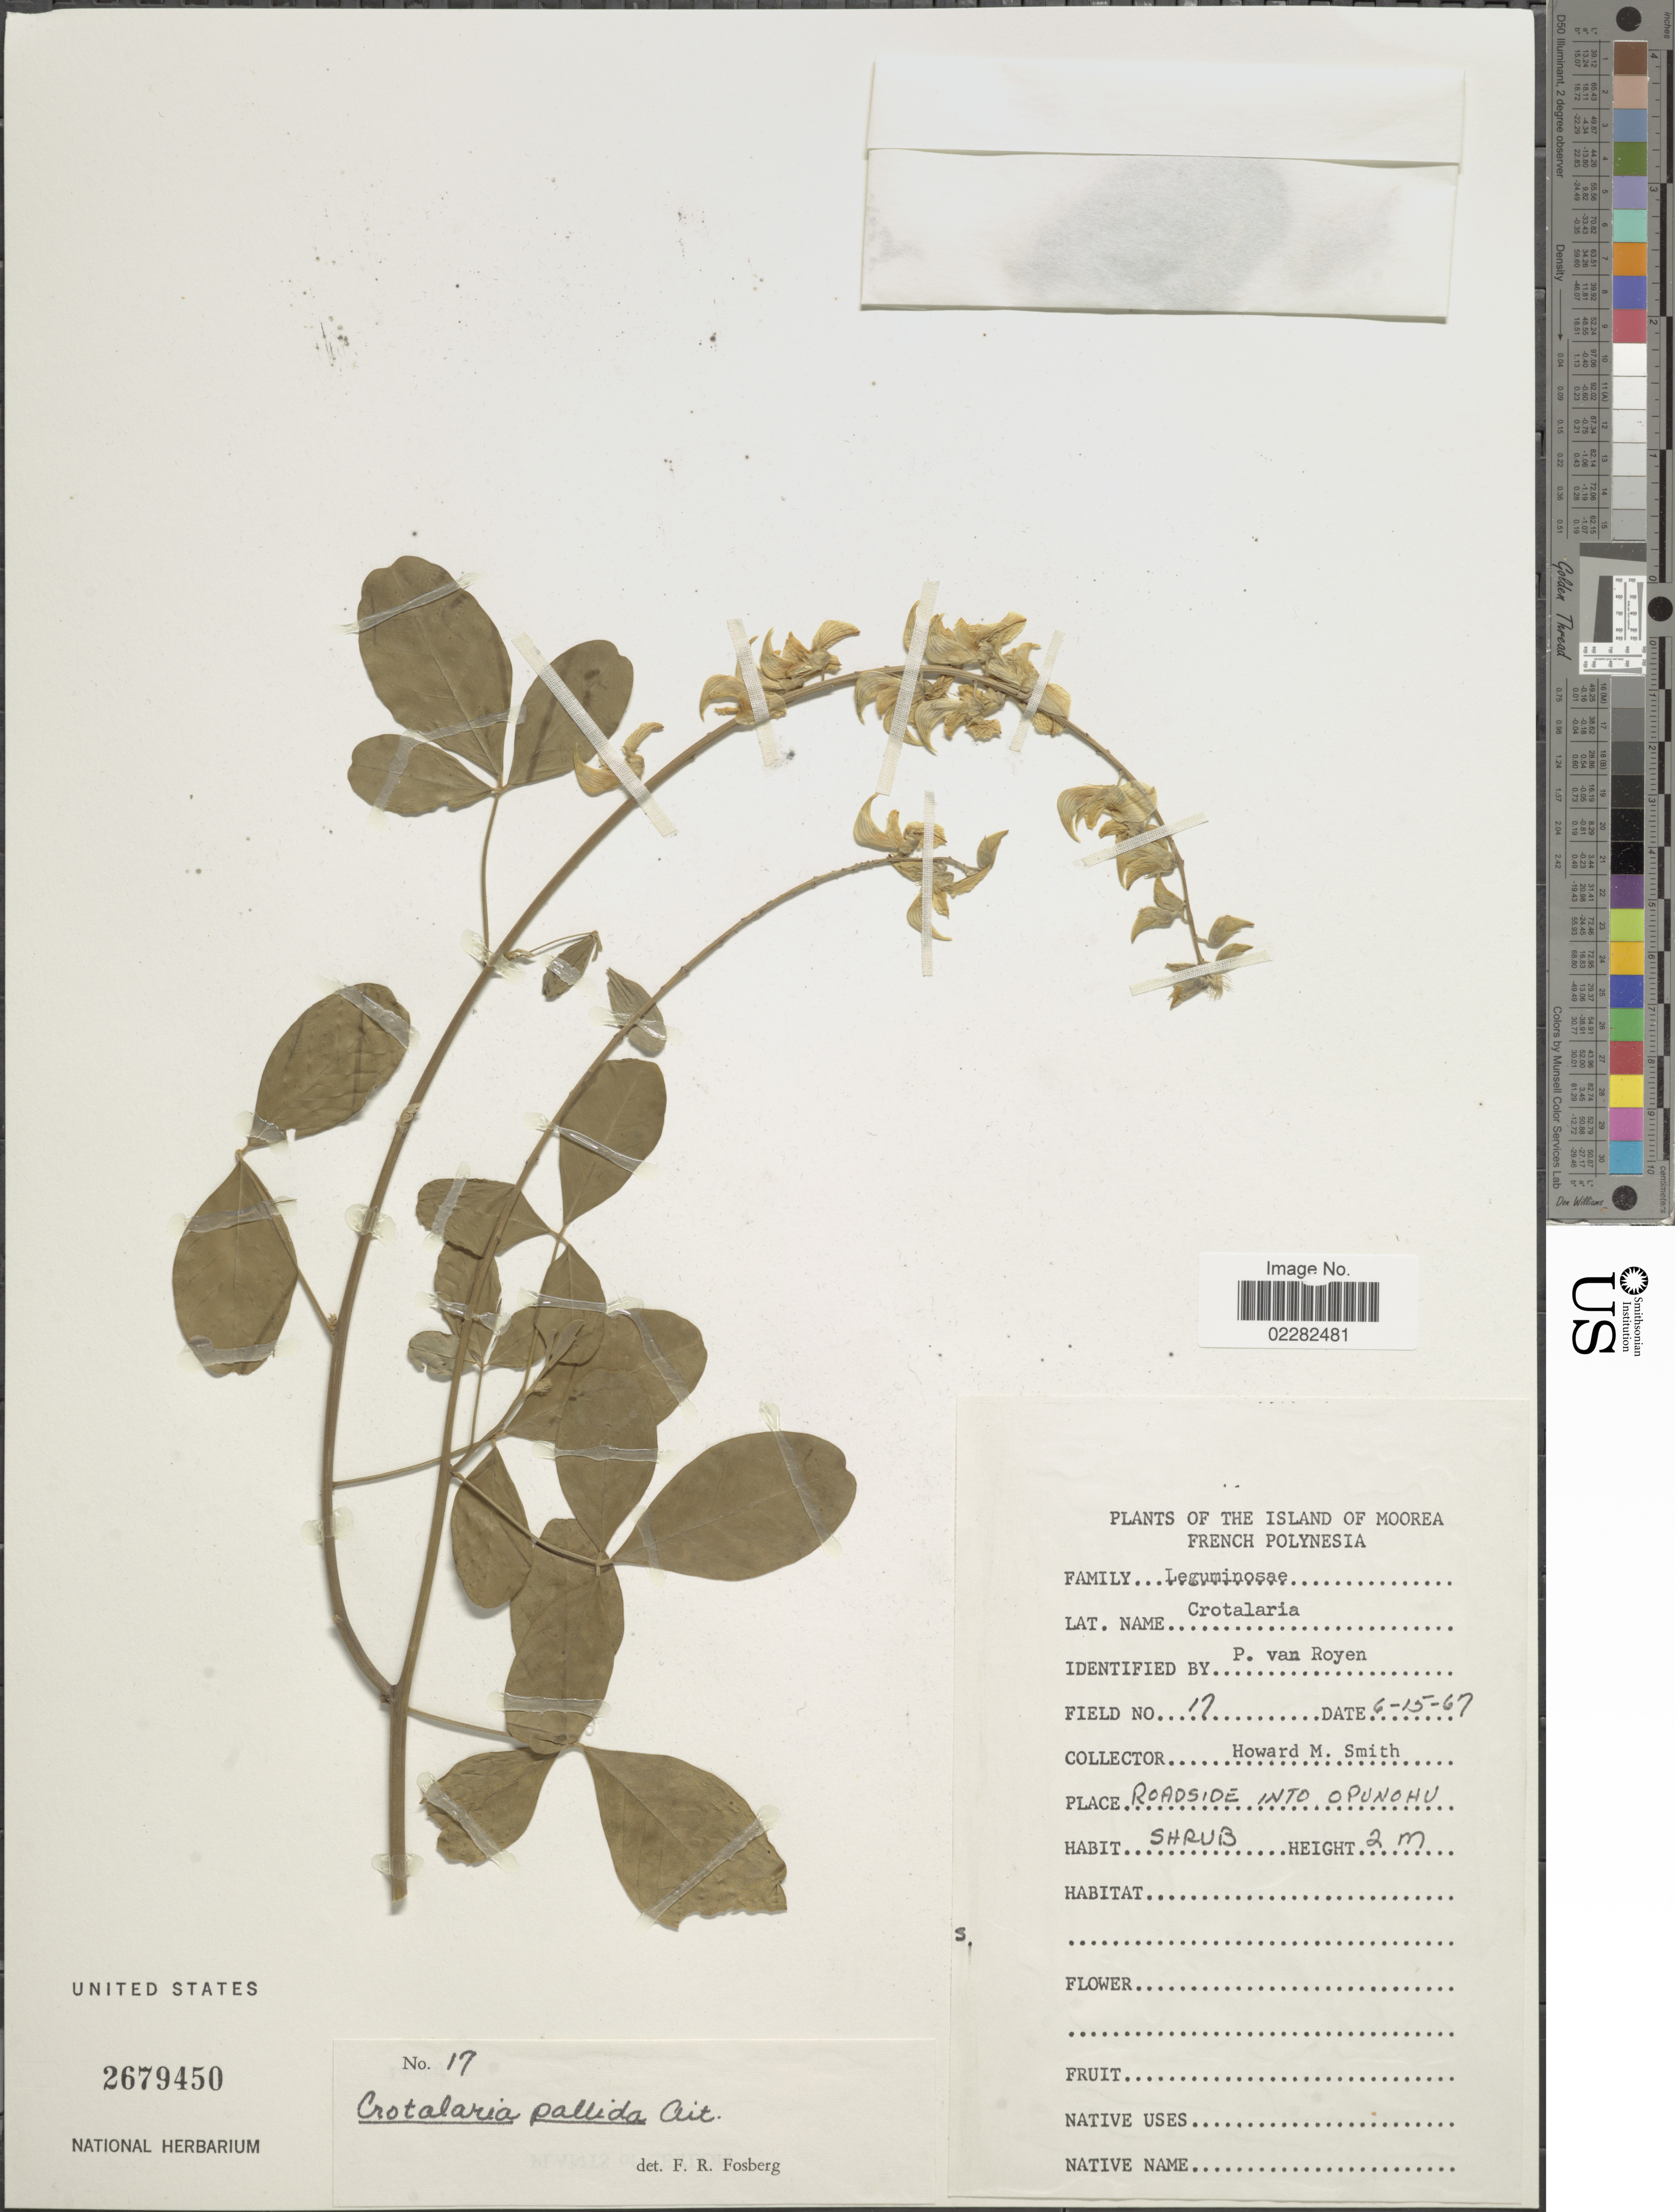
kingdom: Plantae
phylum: Tracheophyta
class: Magnoliopsida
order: Fabales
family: Fabaceae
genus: Crotalaria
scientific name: Crotalaria pallida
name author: Aiton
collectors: H. M. Smith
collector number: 17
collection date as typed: Transcribed d/m/y: 15/6/67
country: French Polynesia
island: Moorea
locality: Moorea, Roadside into Opunohu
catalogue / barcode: US 2679450